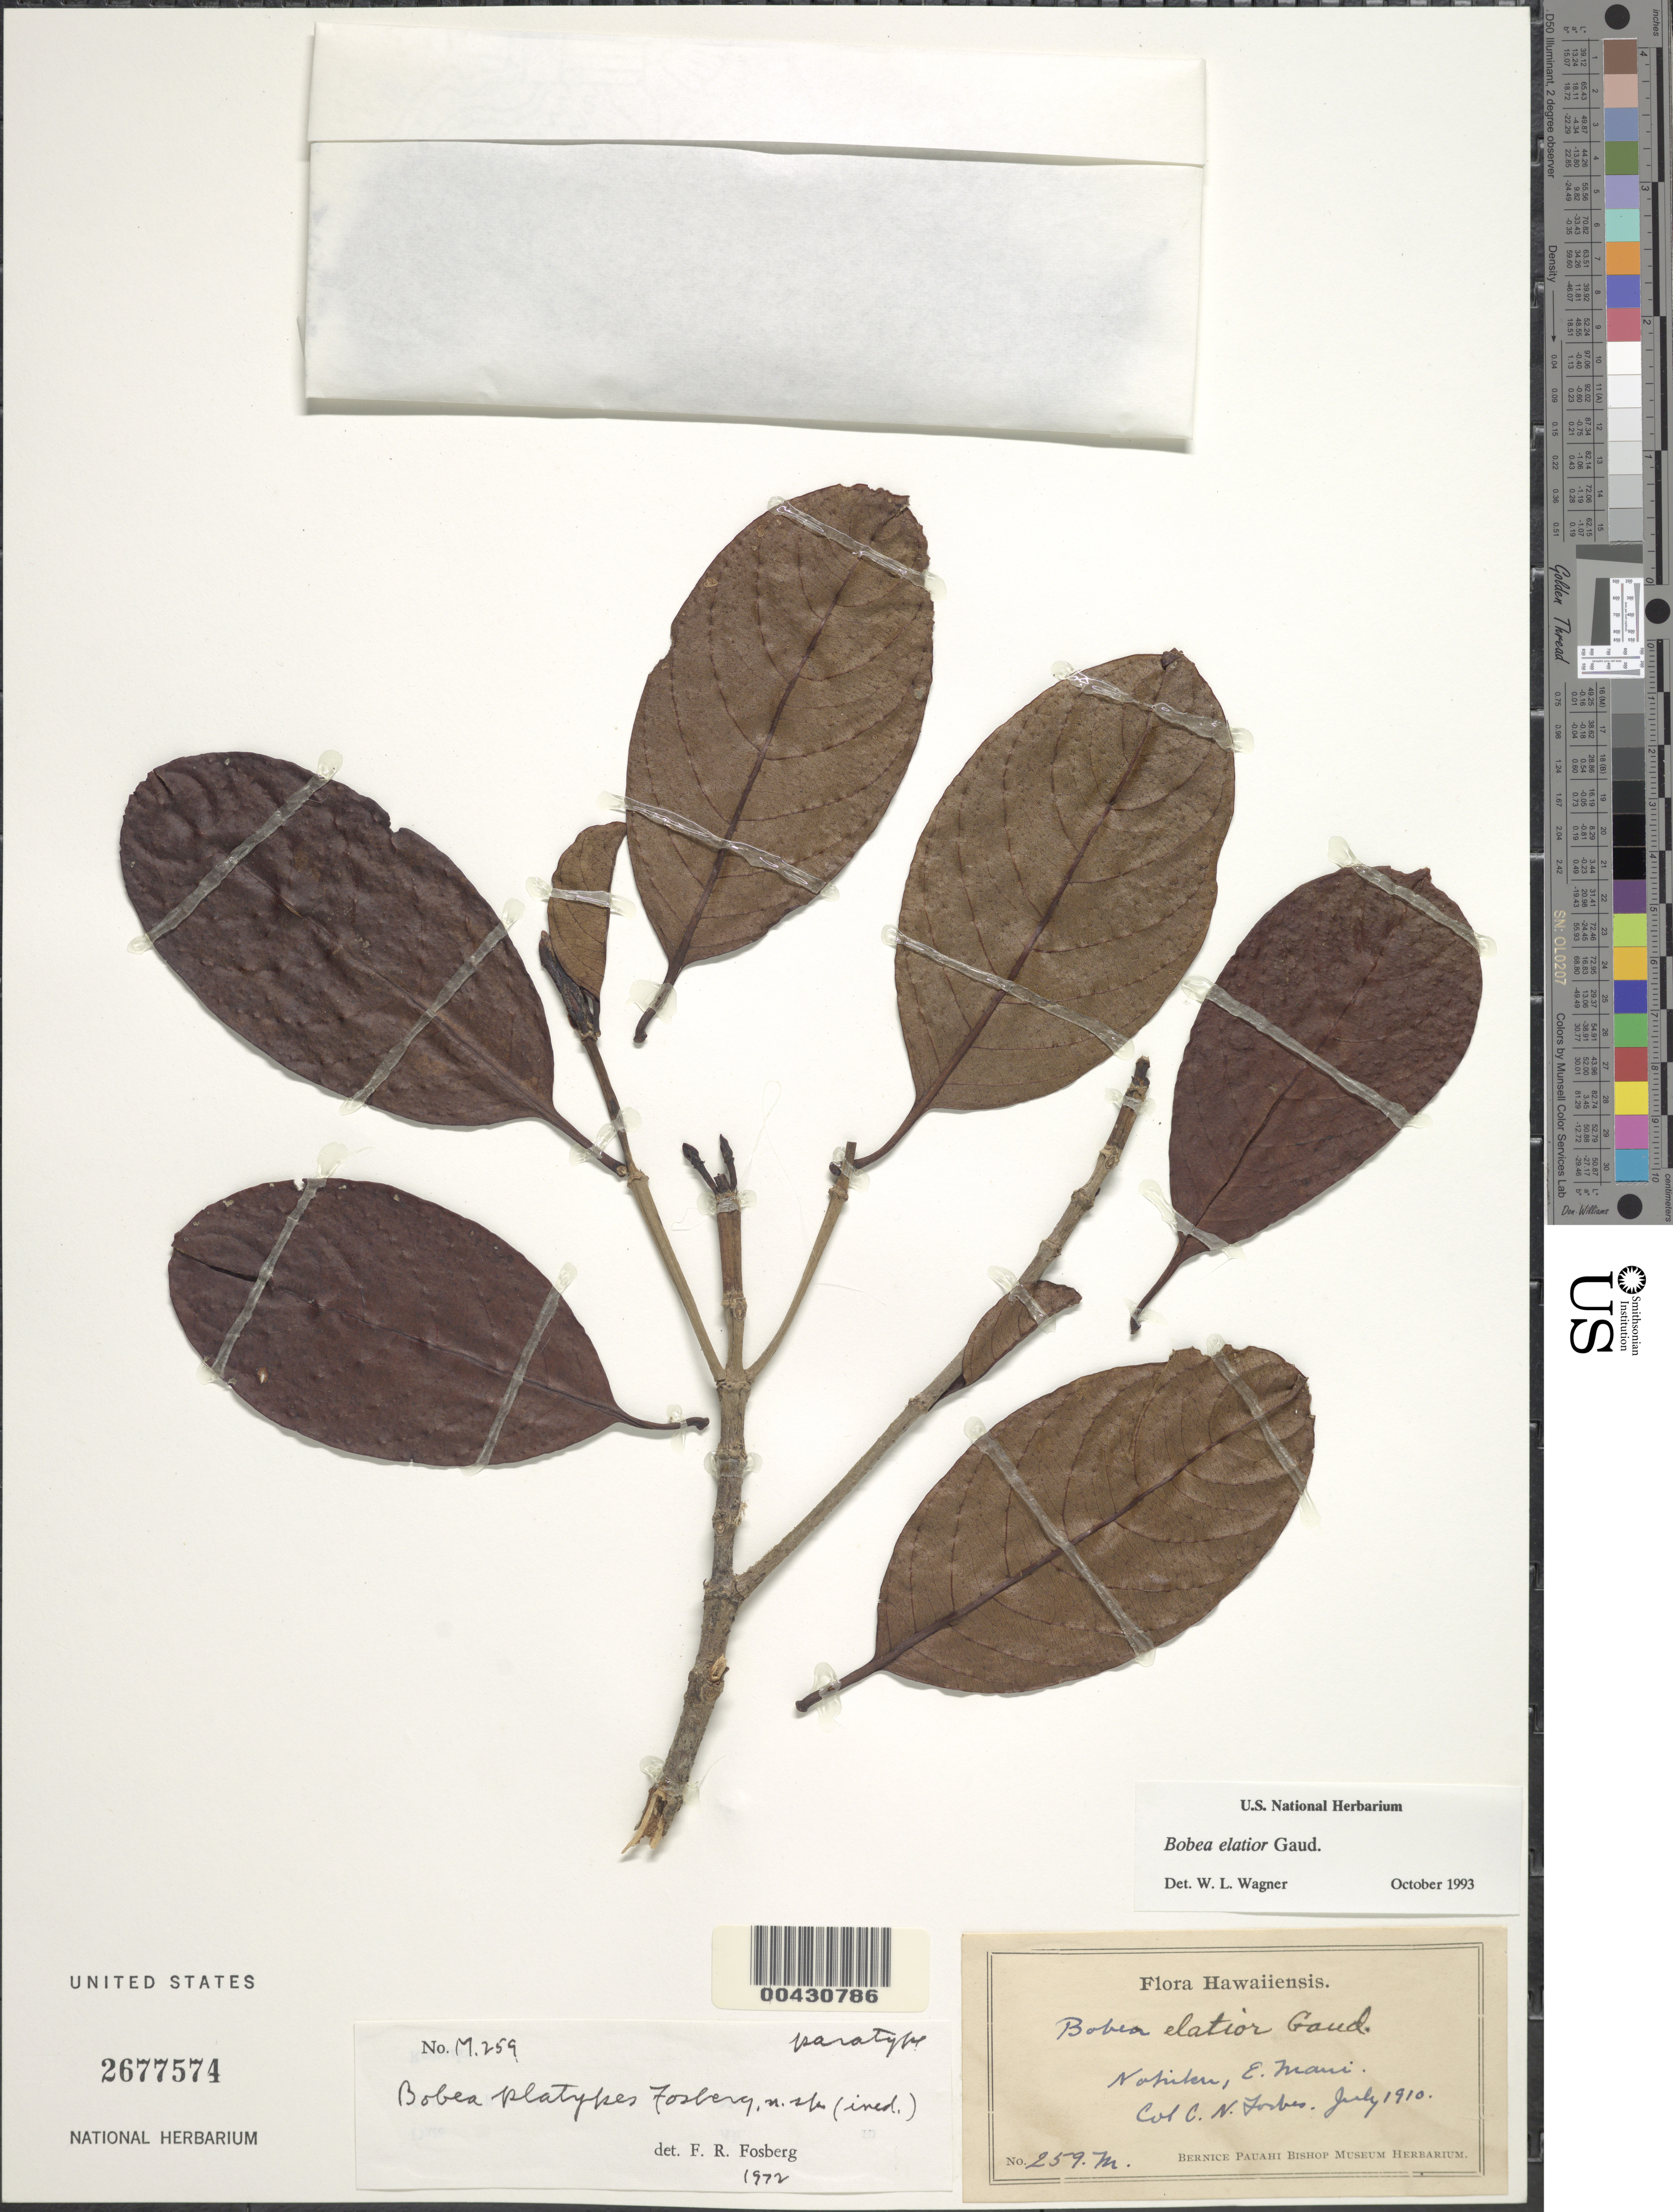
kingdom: Plantae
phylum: Tracheophyta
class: Magnoliopsida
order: Gentianales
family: Rubiaceae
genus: Bobea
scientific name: Bobea elatior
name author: Gaudich.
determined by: Wagner, W. L., (BOT), Smithsonian Institution - National Museum of Natural History (UNITED STATES)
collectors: C. N. Forbes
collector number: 259.M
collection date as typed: Jul 1910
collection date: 1910-07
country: United States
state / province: Hawaii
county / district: Maui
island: Maui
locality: Nahiku, E Maui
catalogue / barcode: US 2677574